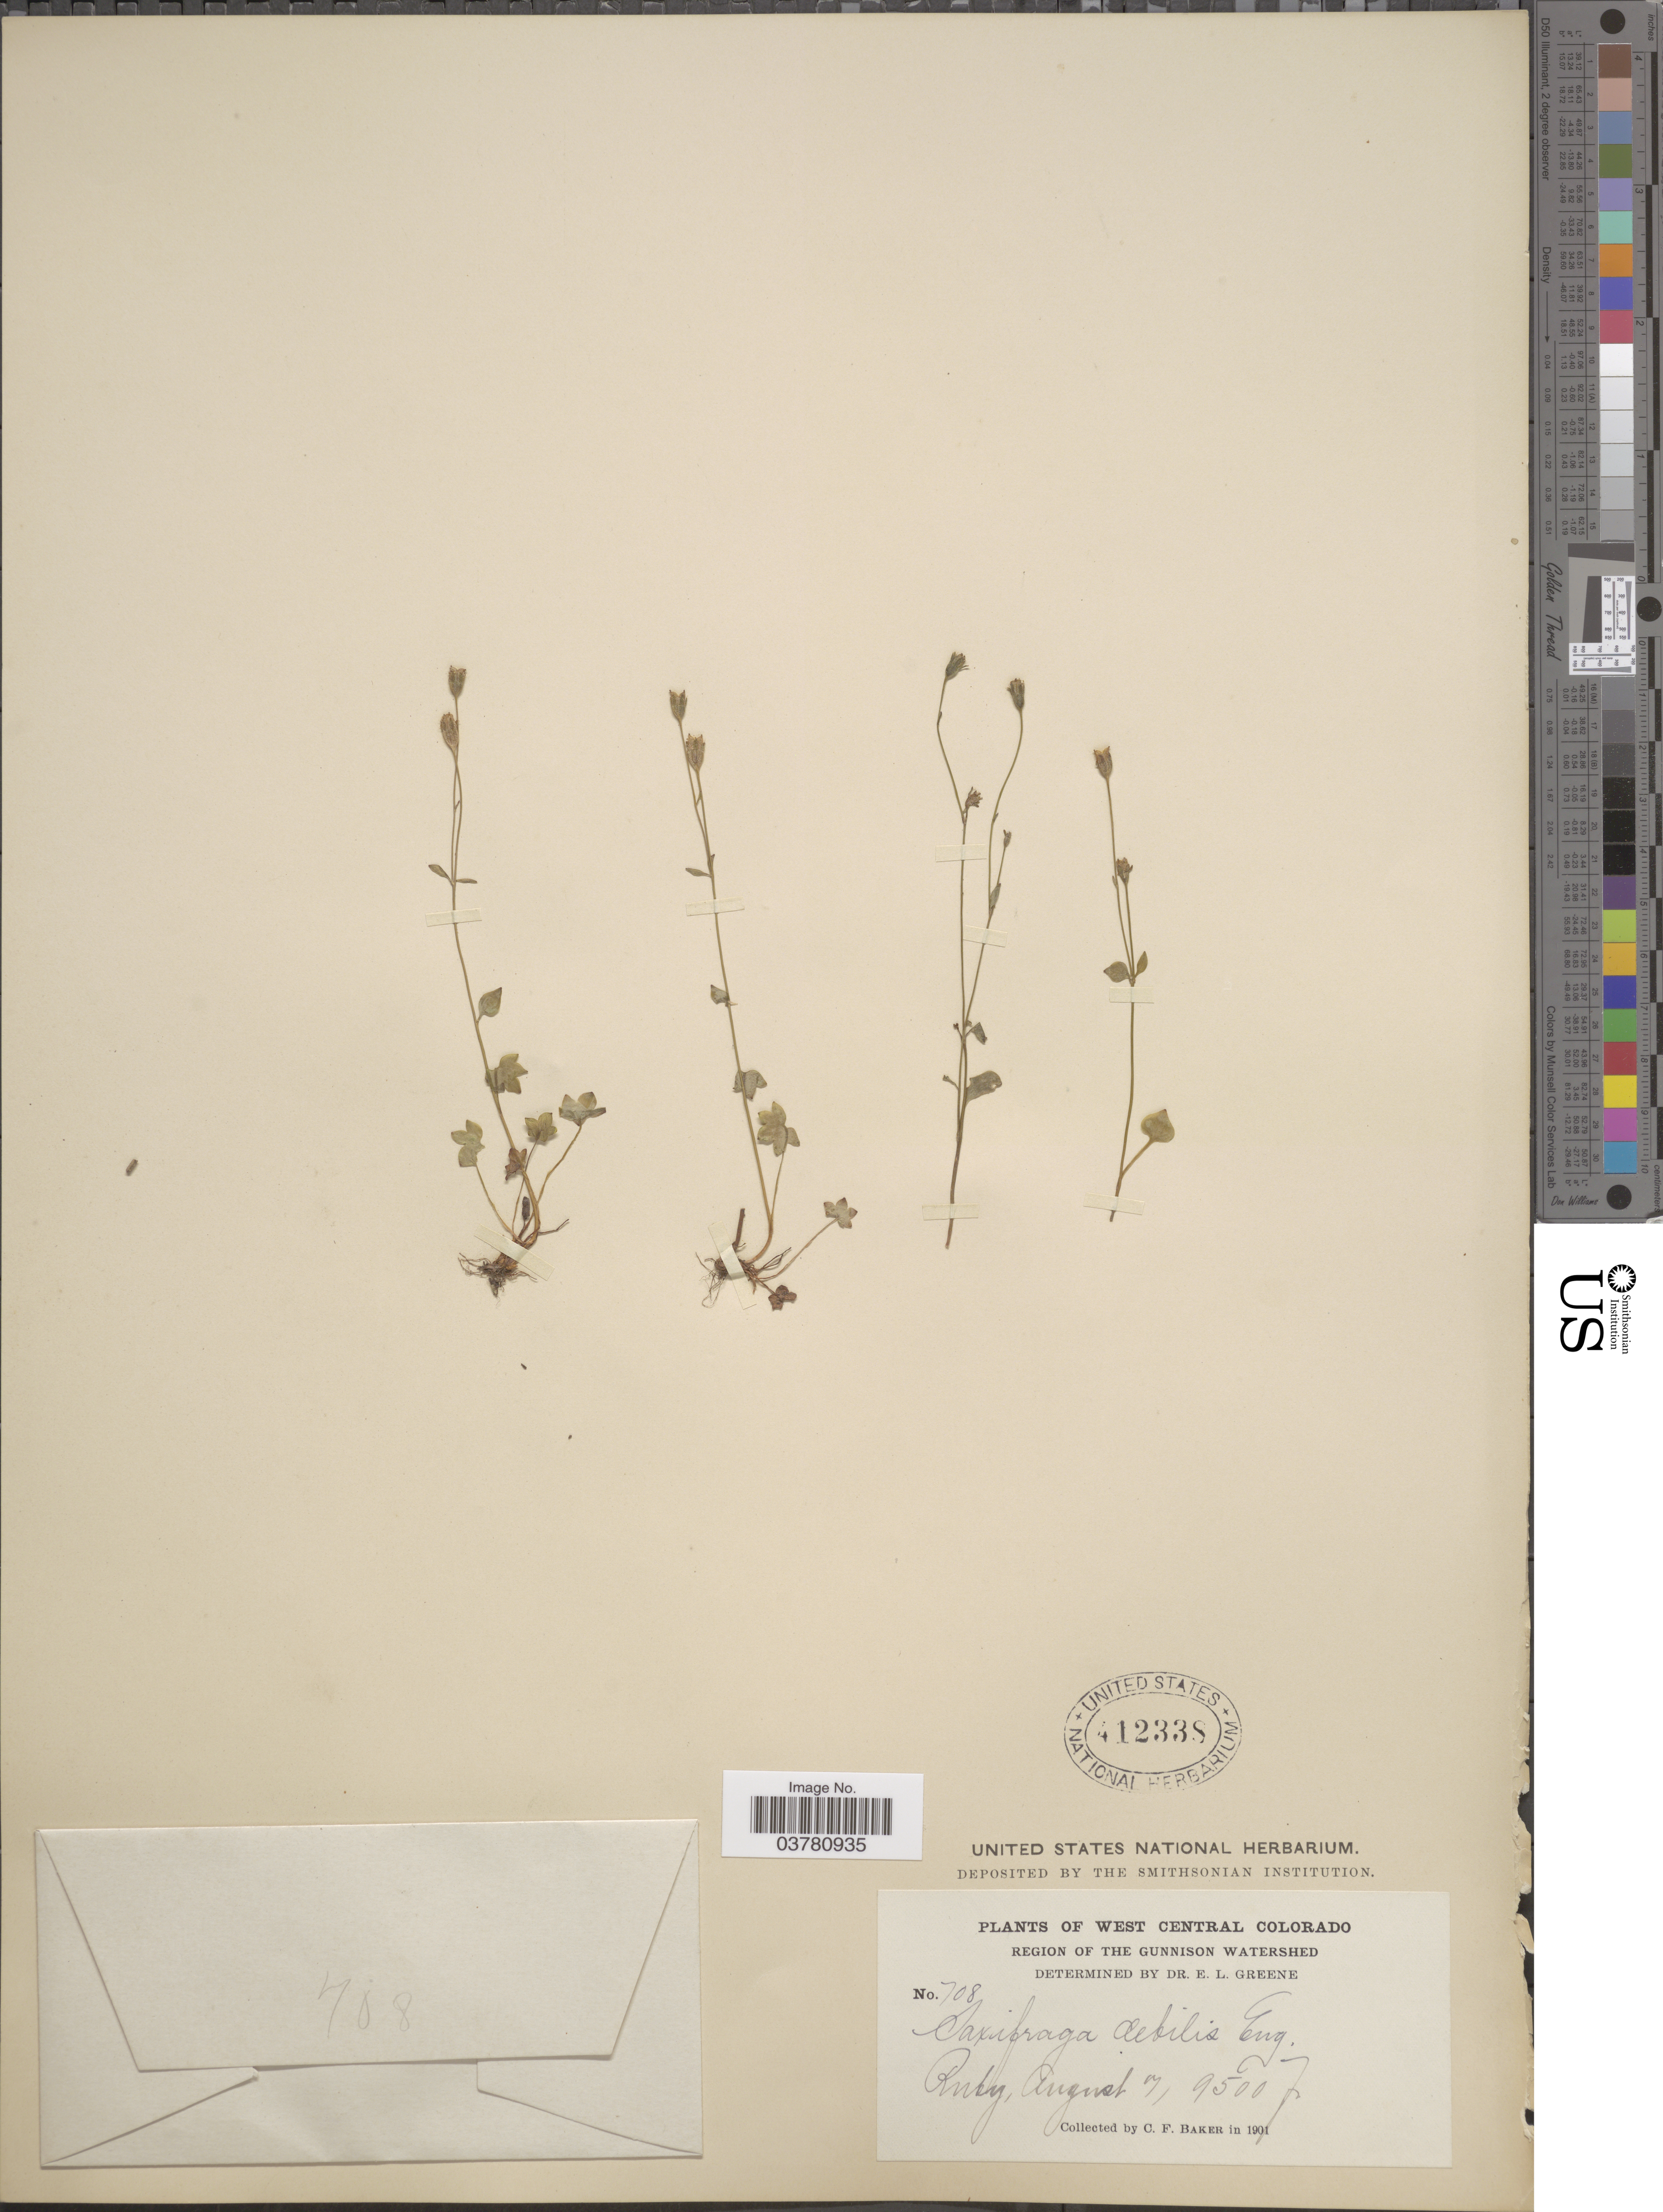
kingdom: Plantae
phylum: Tracheophyta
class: Magnoliopsida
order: Saxifragales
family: Saxifragaceae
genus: Saxifraga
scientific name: Saxifraga rivularis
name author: L.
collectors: C. F. Baker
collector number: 708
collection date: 1901-08-07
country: United States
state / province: Colorado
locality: West Central Colorado. Region of the Gunnison Watershed. Ruby.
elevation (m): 2896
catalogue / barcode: US 412338